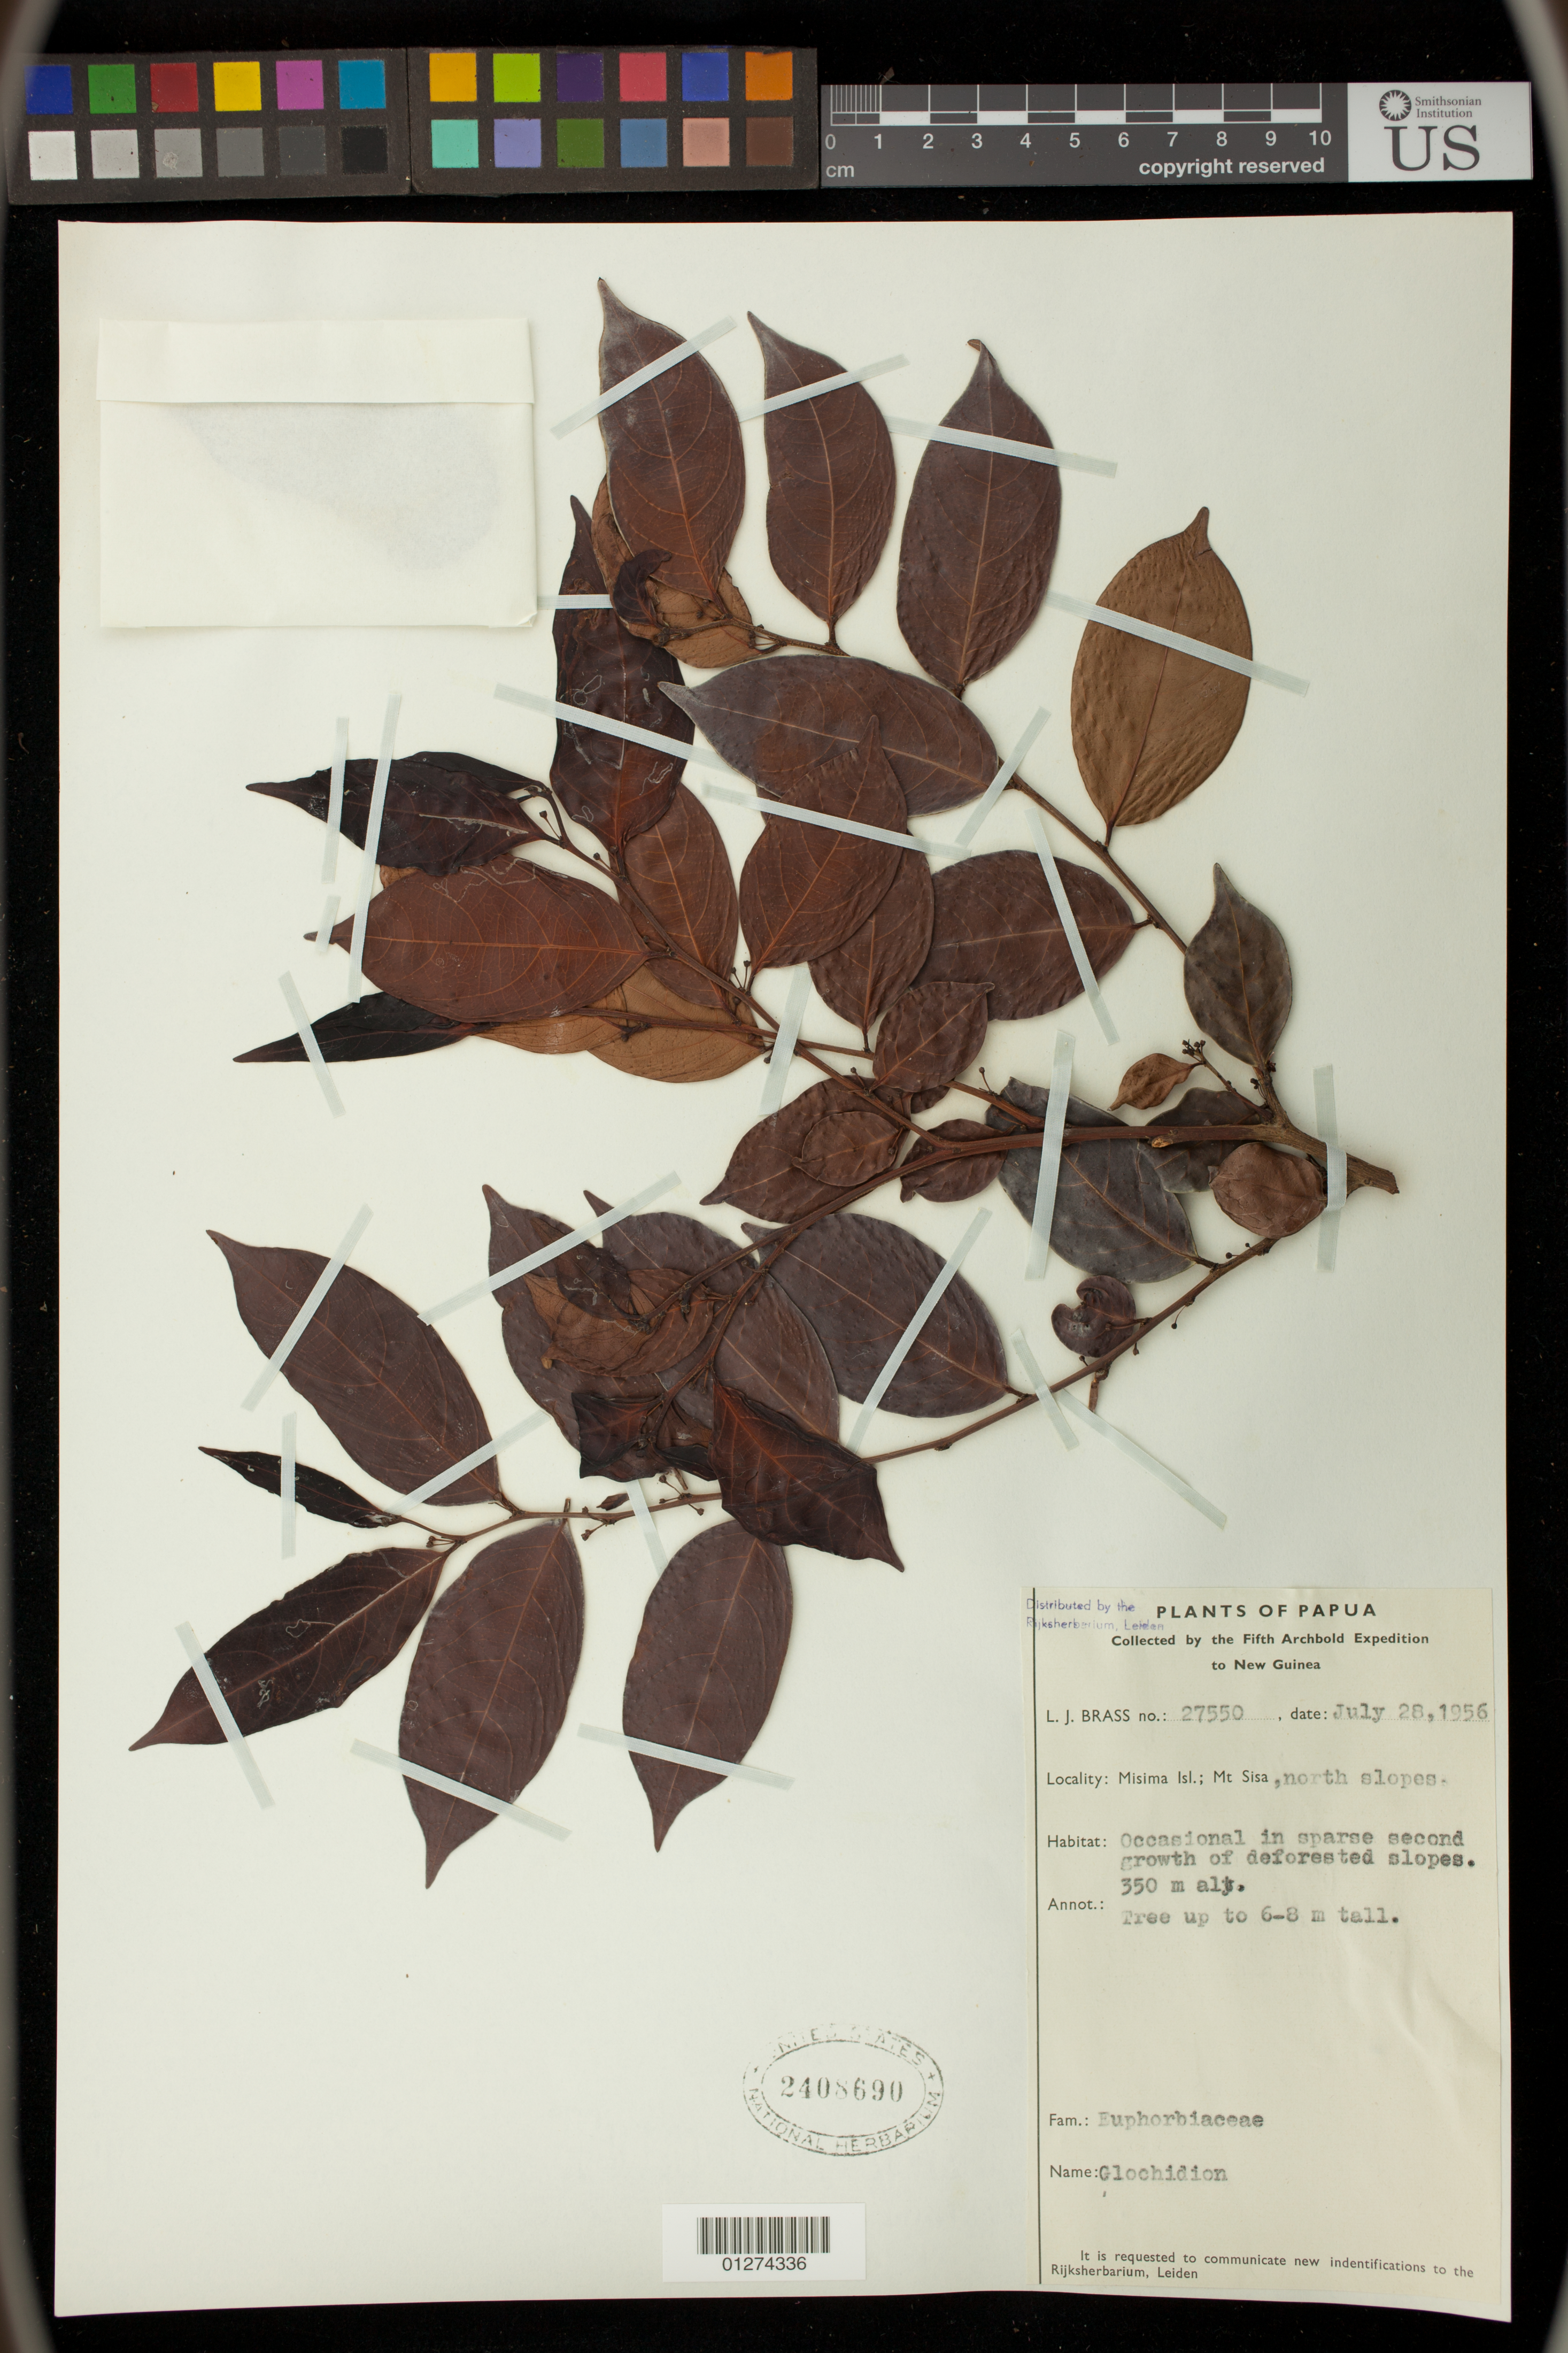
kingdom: Plantae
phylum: Tracheophyta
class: Magnoliopsida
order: Malpighiales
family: Phyllanthaceae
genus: Glochidion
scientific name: Glochidion sp.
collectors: L. J. Brass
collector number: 27550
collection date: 1956-07-28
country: Papua New Guinea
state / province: Milne Bay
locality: Misima Isl.; Mt Sisa, north slopes.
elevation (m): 350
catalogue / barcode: US 2408690